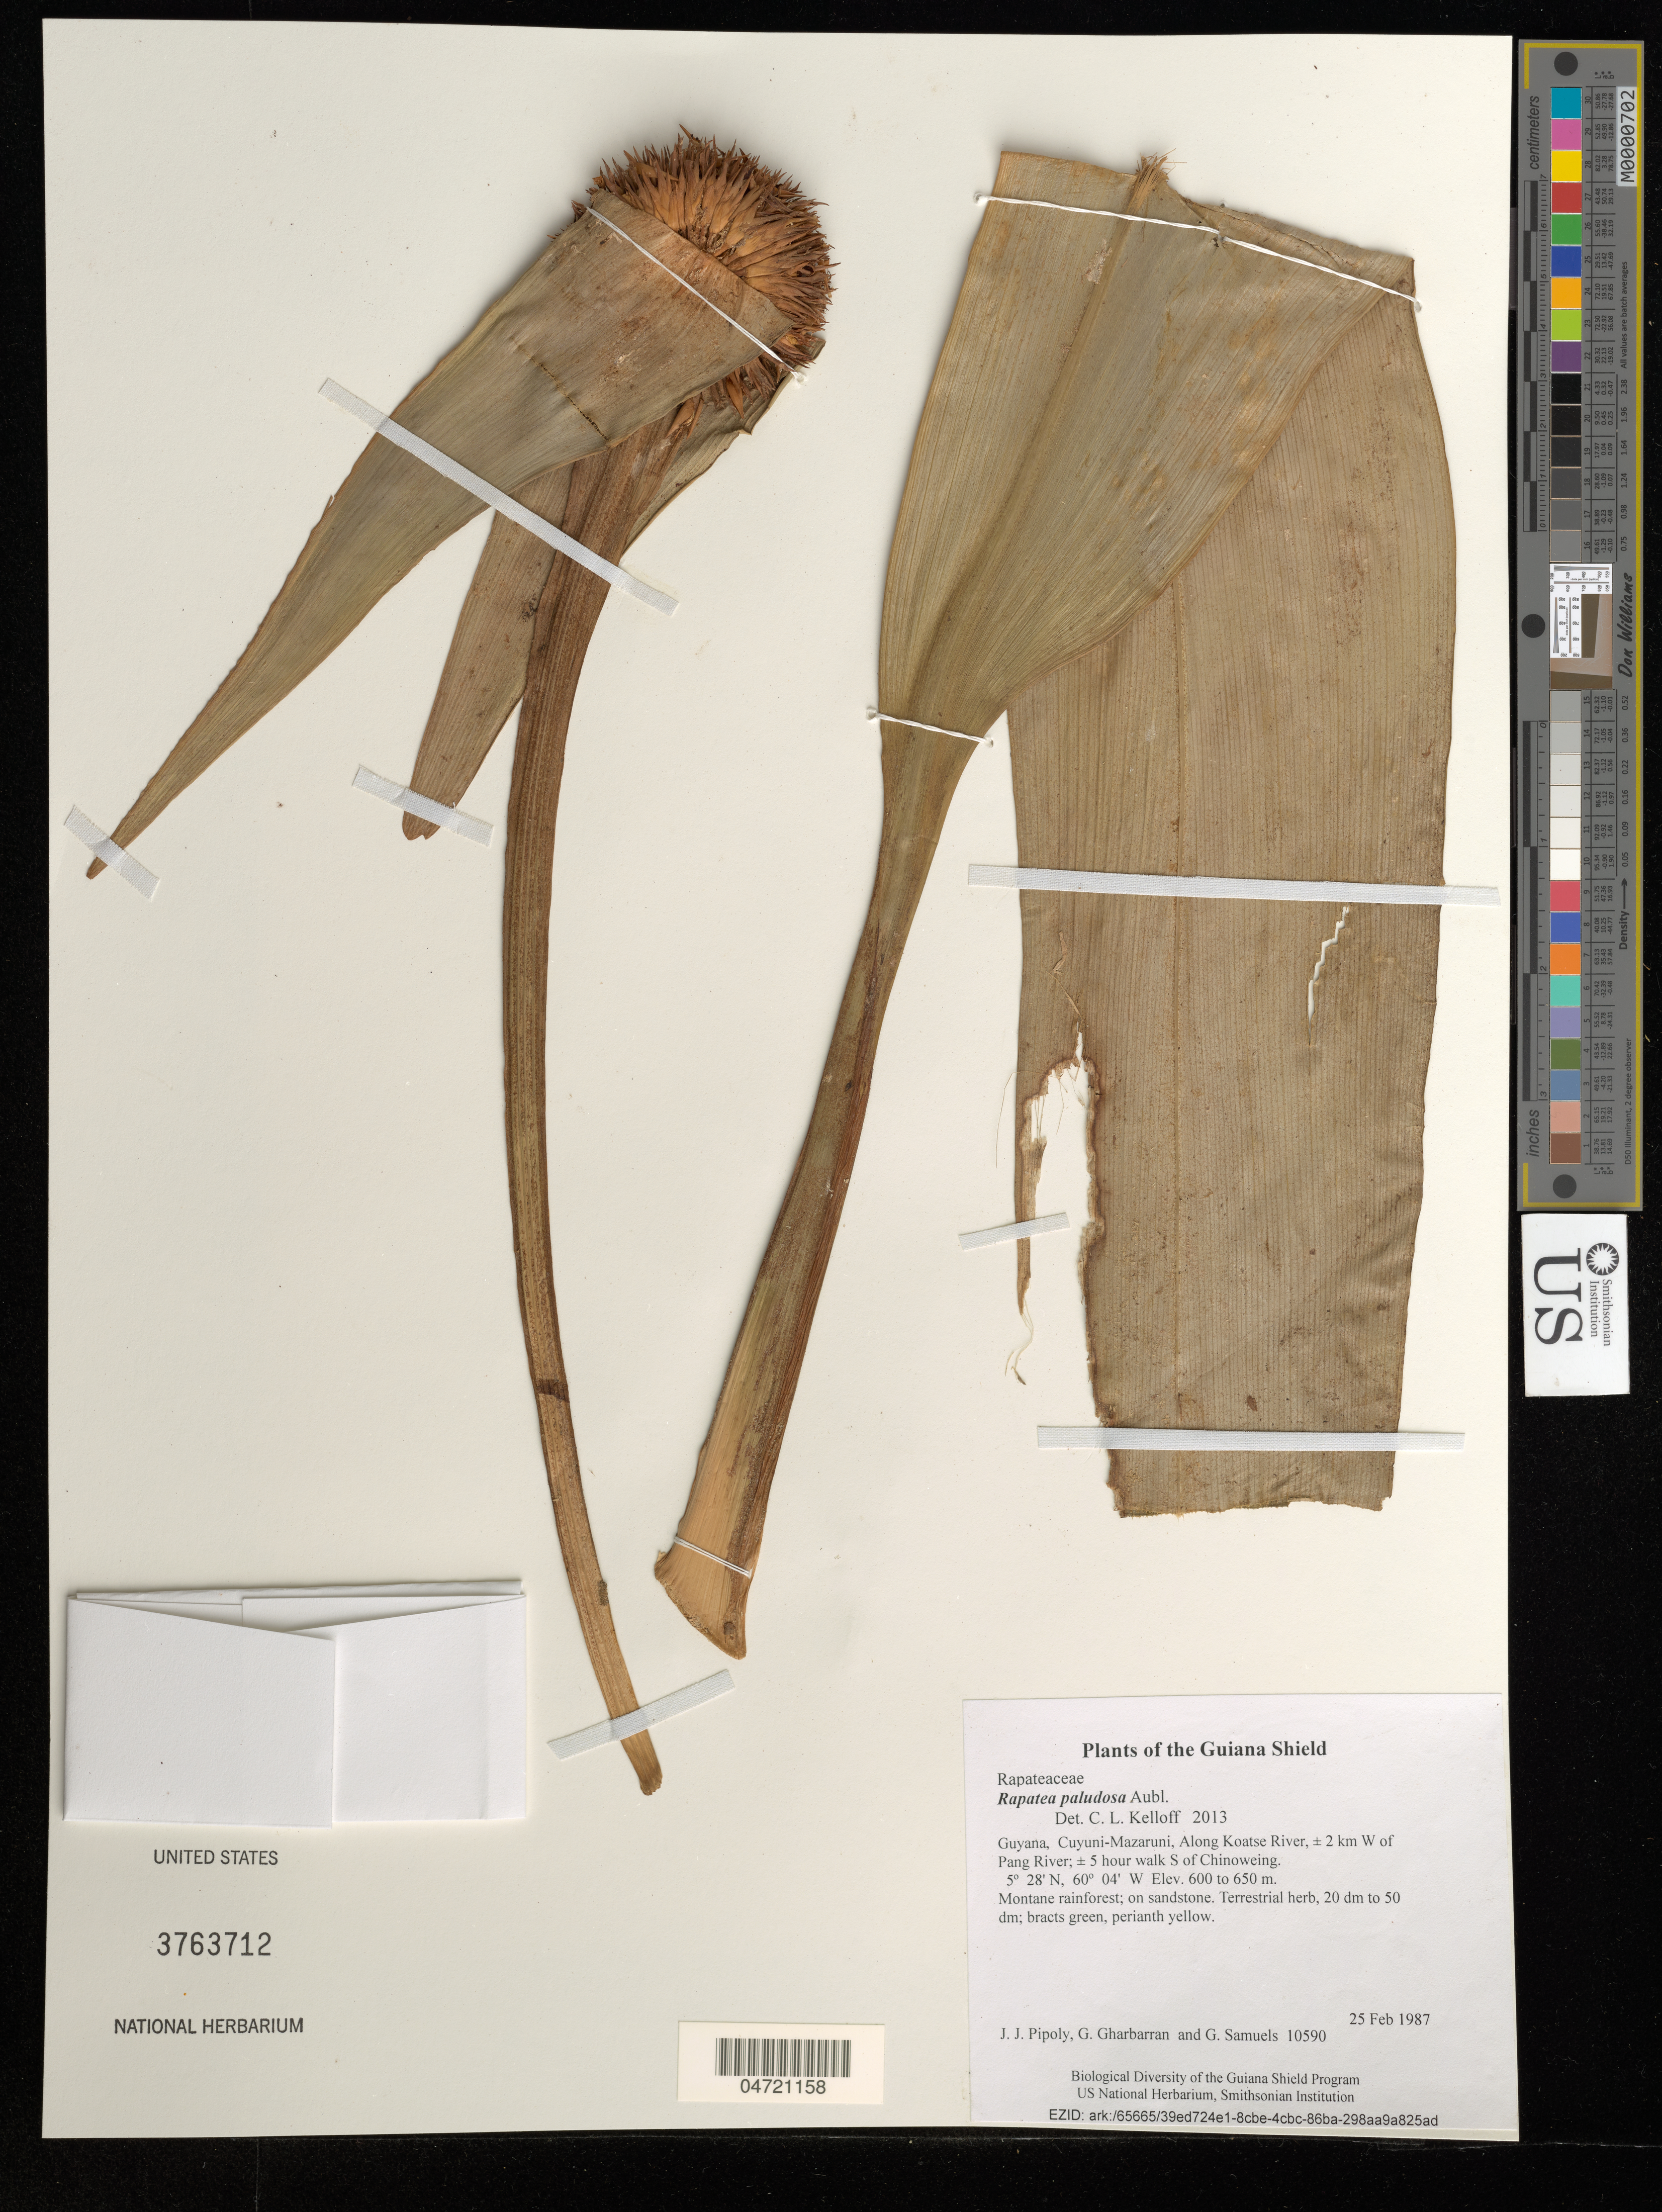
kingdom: Plantae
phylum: Tracheophyta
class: Liliopsida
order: Poales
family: Rapateaceae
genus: Rapatea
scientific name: Rapatea paludosa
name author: Aubl.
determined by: Kelloff, C. L.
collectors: J. J. Pipoly, G. Gharbarran & G. Samuels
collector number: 10590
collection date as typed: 25 Feb 1987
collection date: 1987-02-25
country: Guyana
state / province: Cuyuni-Mazaruni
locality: Along Koatse River, ± 2 km W of Pang River; ± 5 hour walk S of Chinoweing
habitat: Montane rainforest; on sandstone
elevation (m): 600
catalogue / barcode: US 3763712